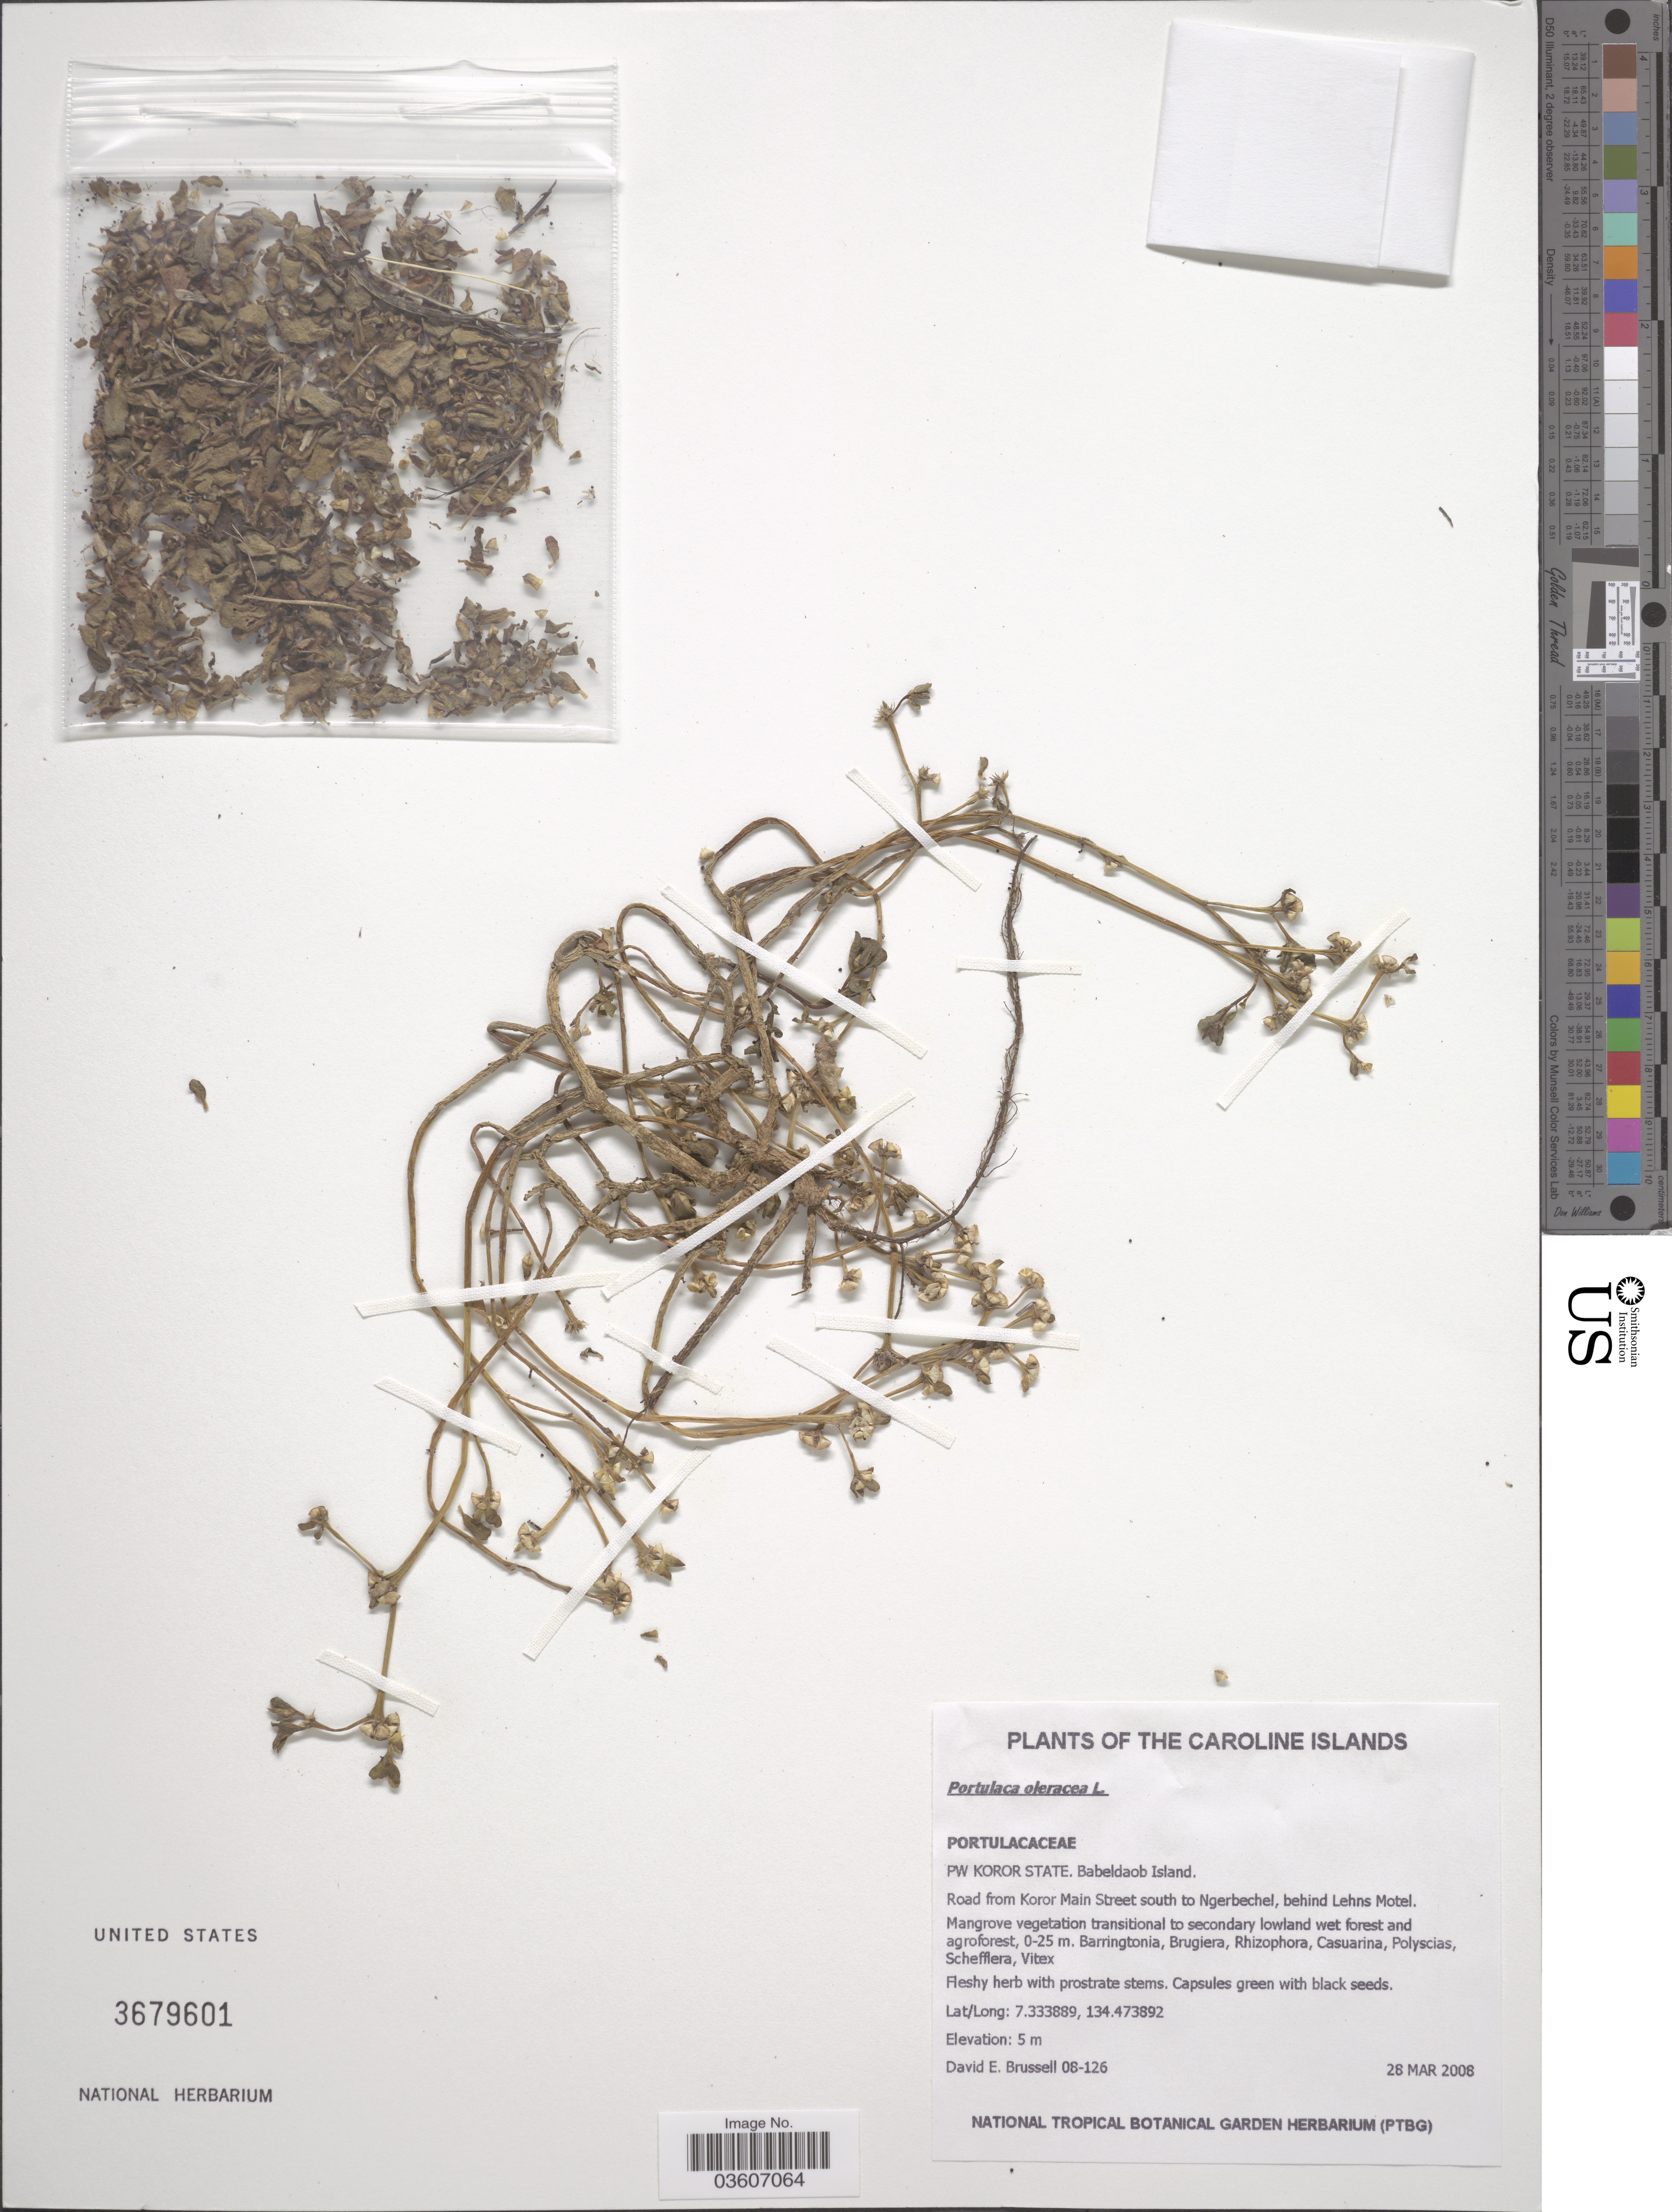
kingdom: Plantae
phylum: Tracheophyta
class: Magnoliopsida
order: Caryophyllales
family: Portulacaceae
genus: Portulaca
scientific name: Portulaca oleracea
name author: L.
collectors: D. Brussell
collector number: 08-126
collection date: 2008-03-28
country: Palau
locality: The Caroline Islands. Pw Koror State. Babeldaob Island. Road from Koror Main Street south to Ngerbechel, behind Lehns Motel.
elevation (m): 5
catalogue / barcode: US 3679601